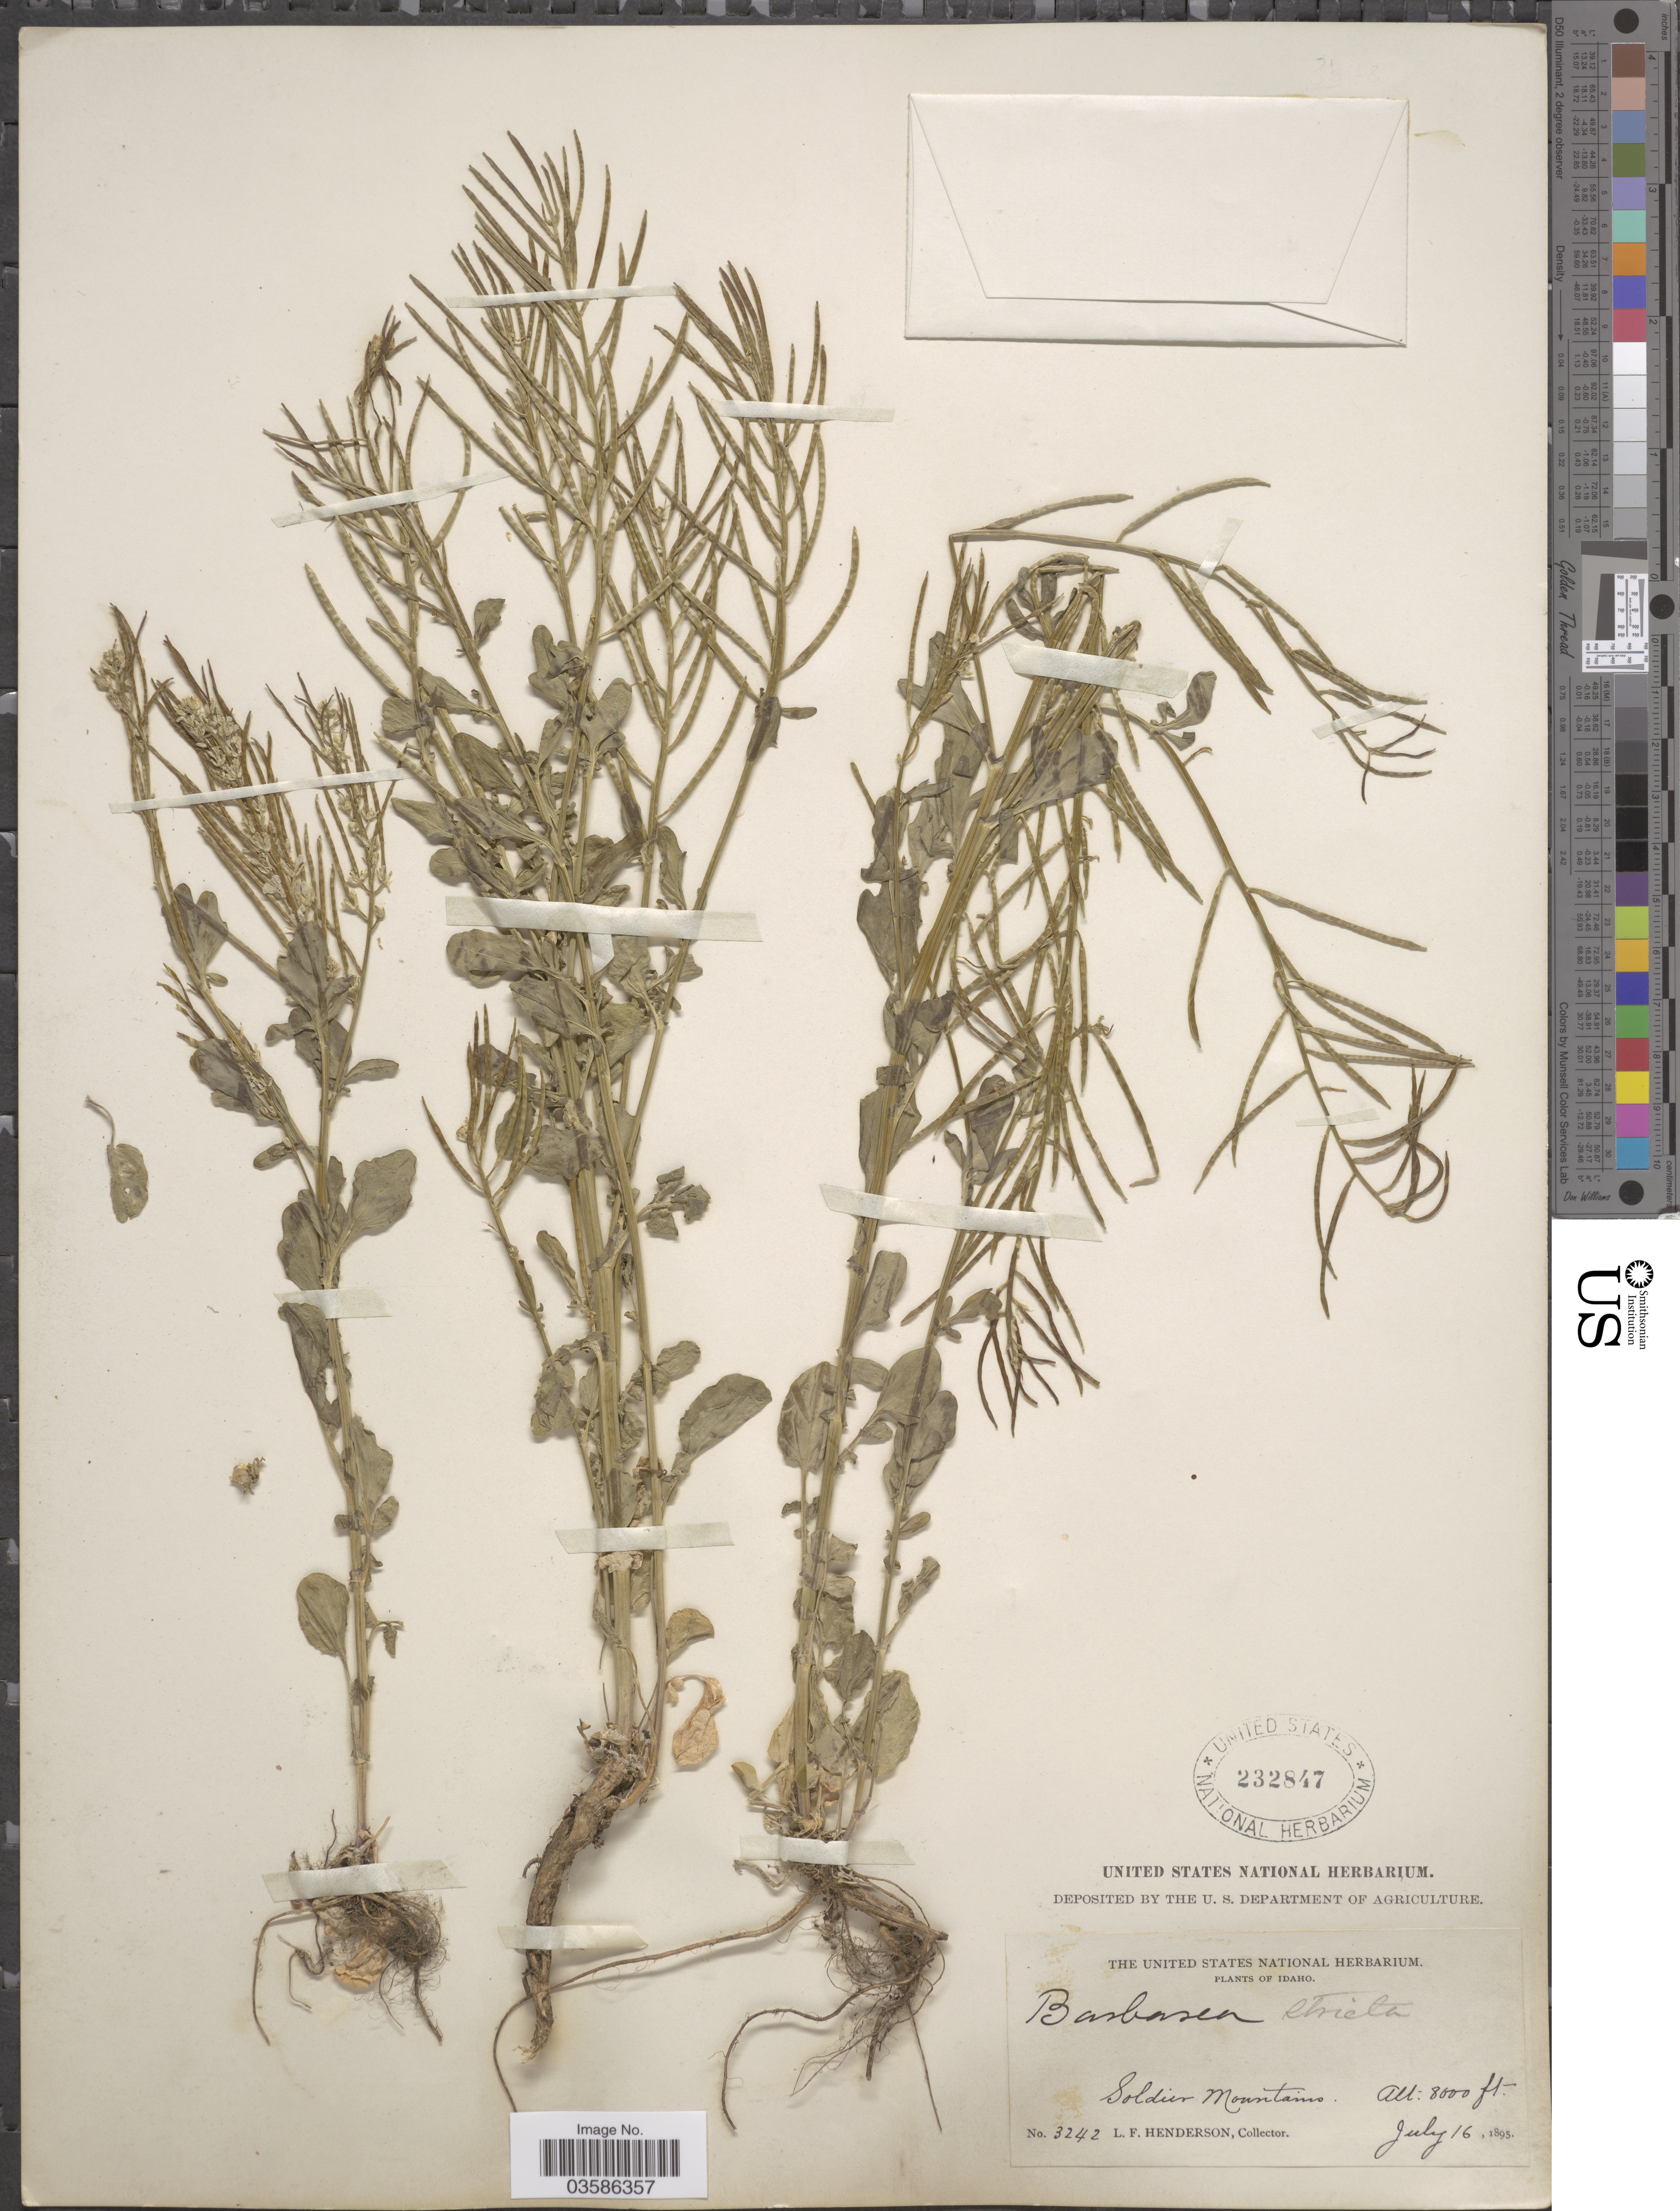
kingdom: Plantae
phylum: Tracheophyta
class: Magnoliopsida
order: Brassicales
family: Brassicaceae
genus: Barbarea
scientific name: Barbarea orthoceras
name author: Ledeb.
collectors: L. Henderson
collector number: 3242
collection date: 1895-07-16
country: United States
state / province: Idaho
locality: Soldier Mountains.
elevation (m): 2438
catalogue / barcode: US 232847